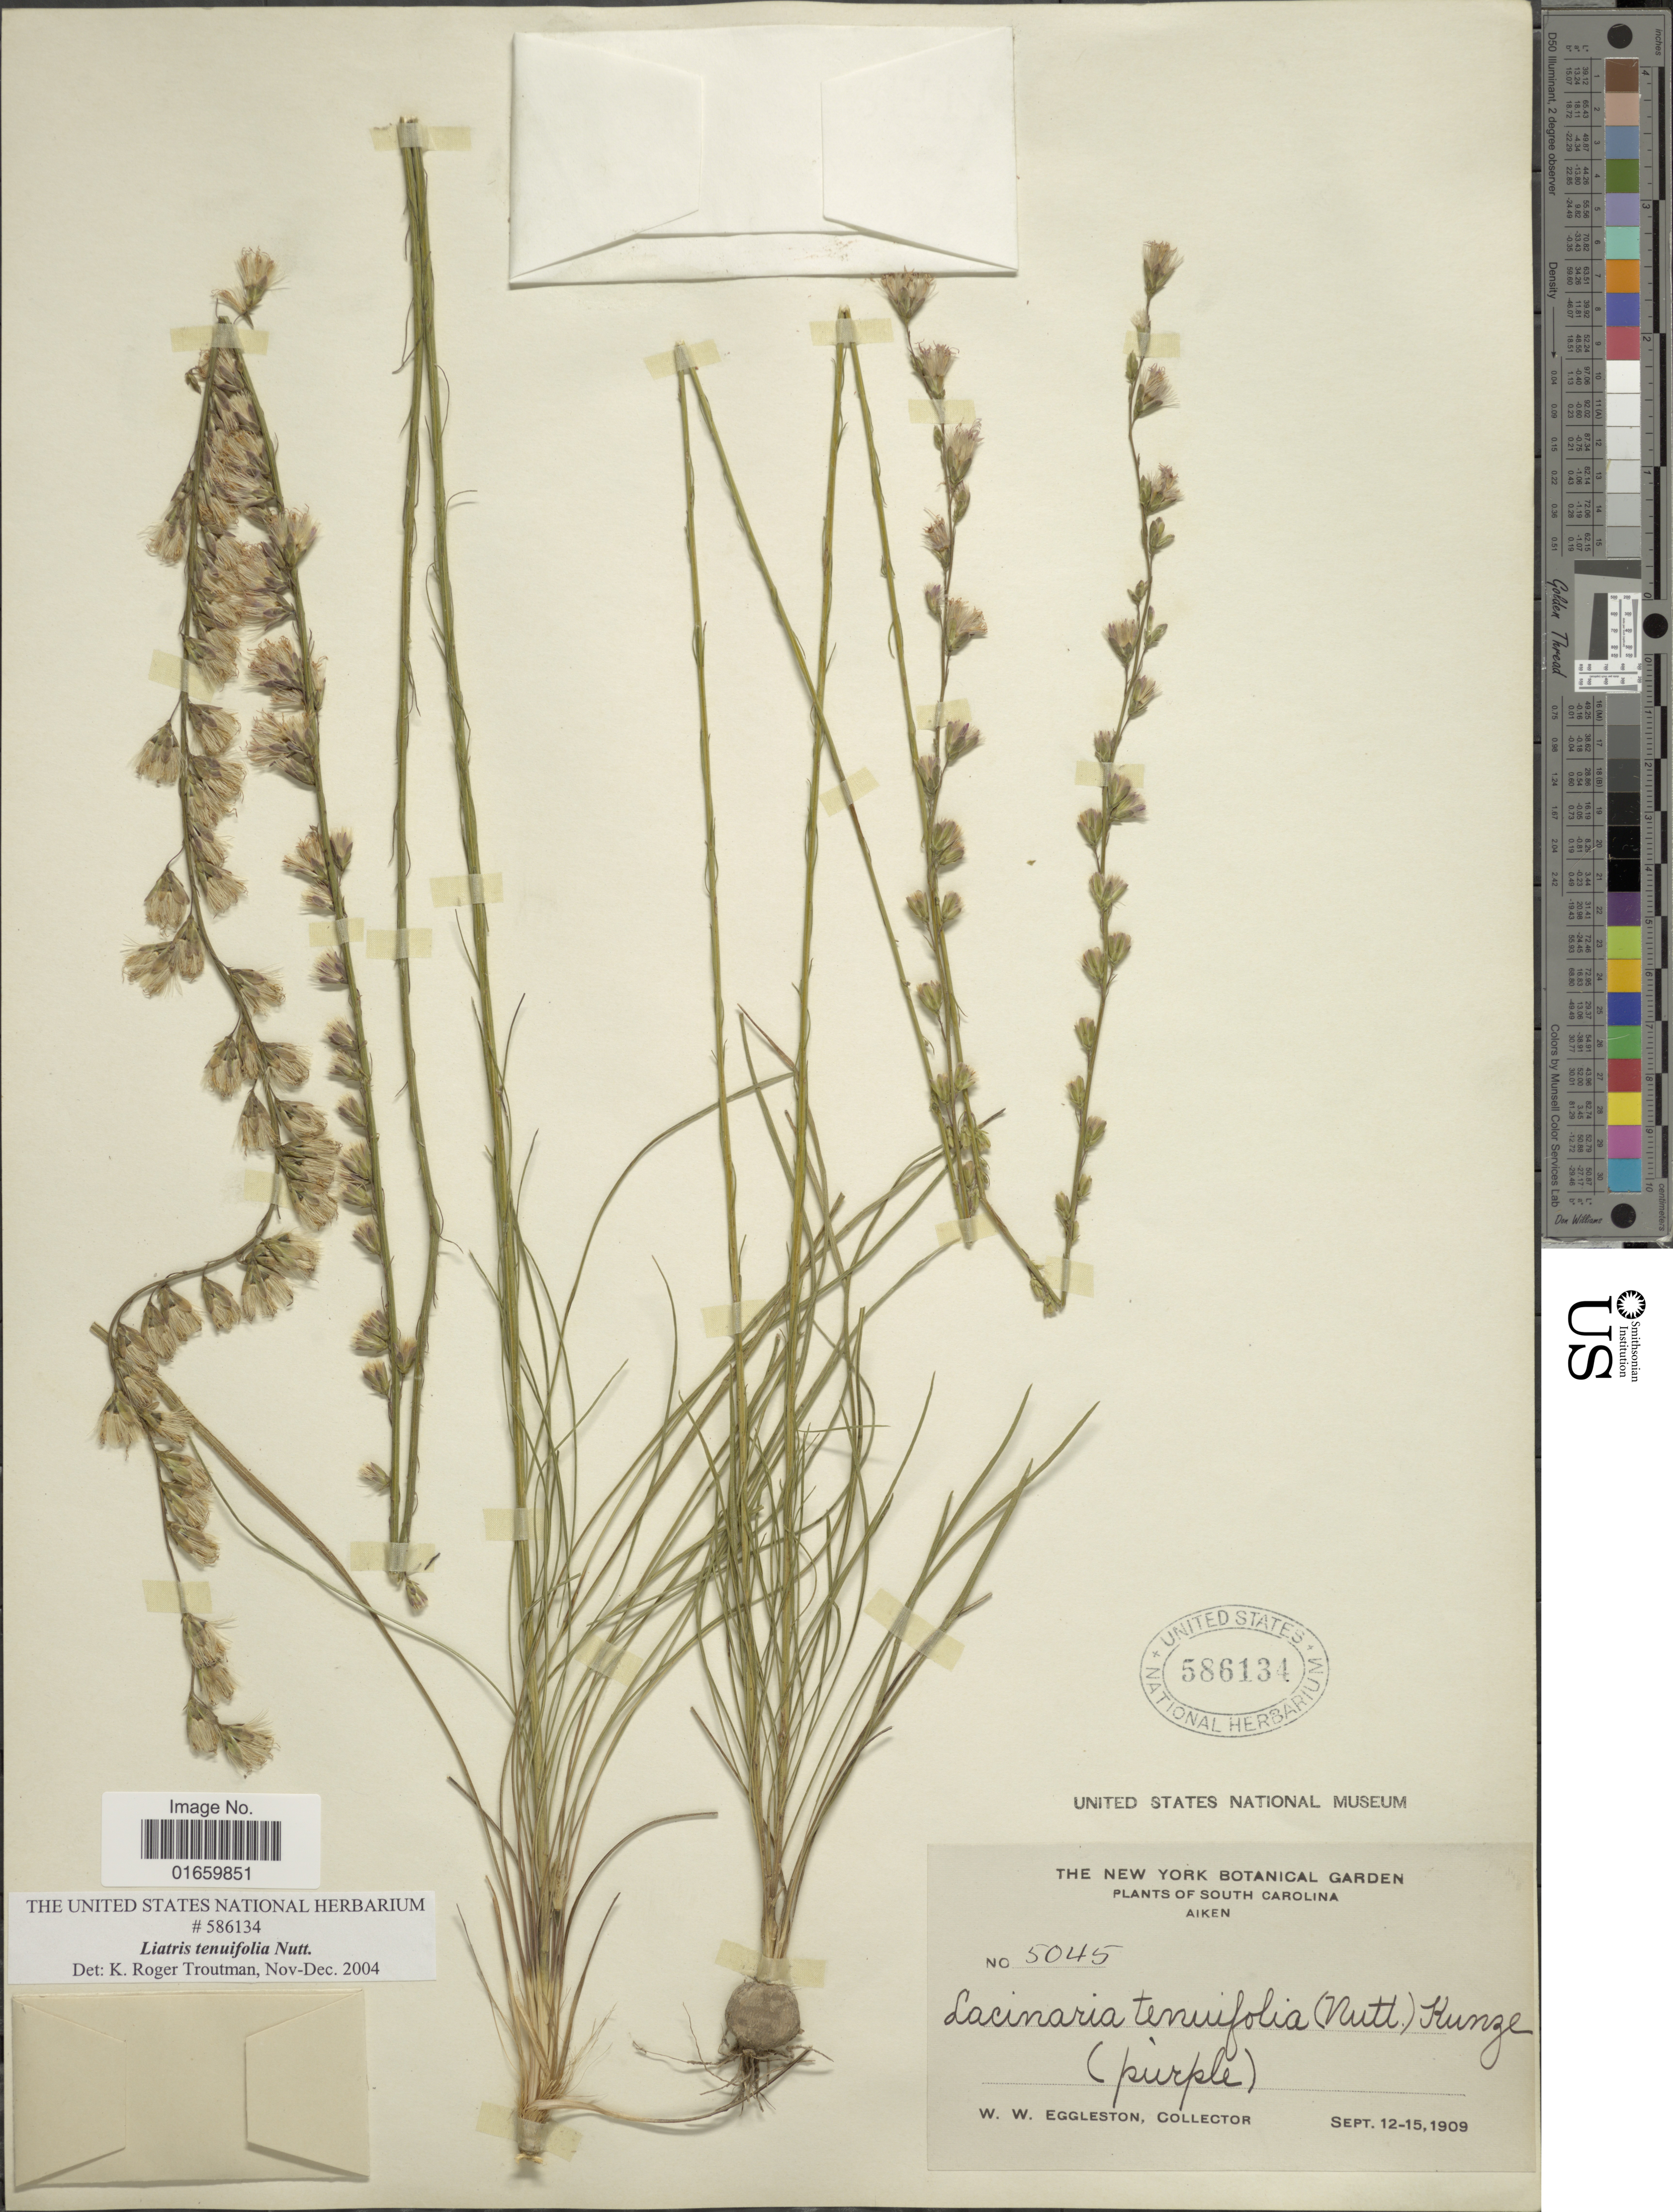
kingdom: Plantae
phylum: Tracheophyta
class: Magnoliopsida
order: Asterales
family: Asteraceae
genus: Liatris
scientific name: Liatris tenuifolia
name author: Nutt.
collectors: W. W. Eggleston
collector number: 5045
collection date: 1909-09-12/1909-09-15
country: United States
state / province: South Carolina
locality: Aiken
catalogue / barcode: US 586134